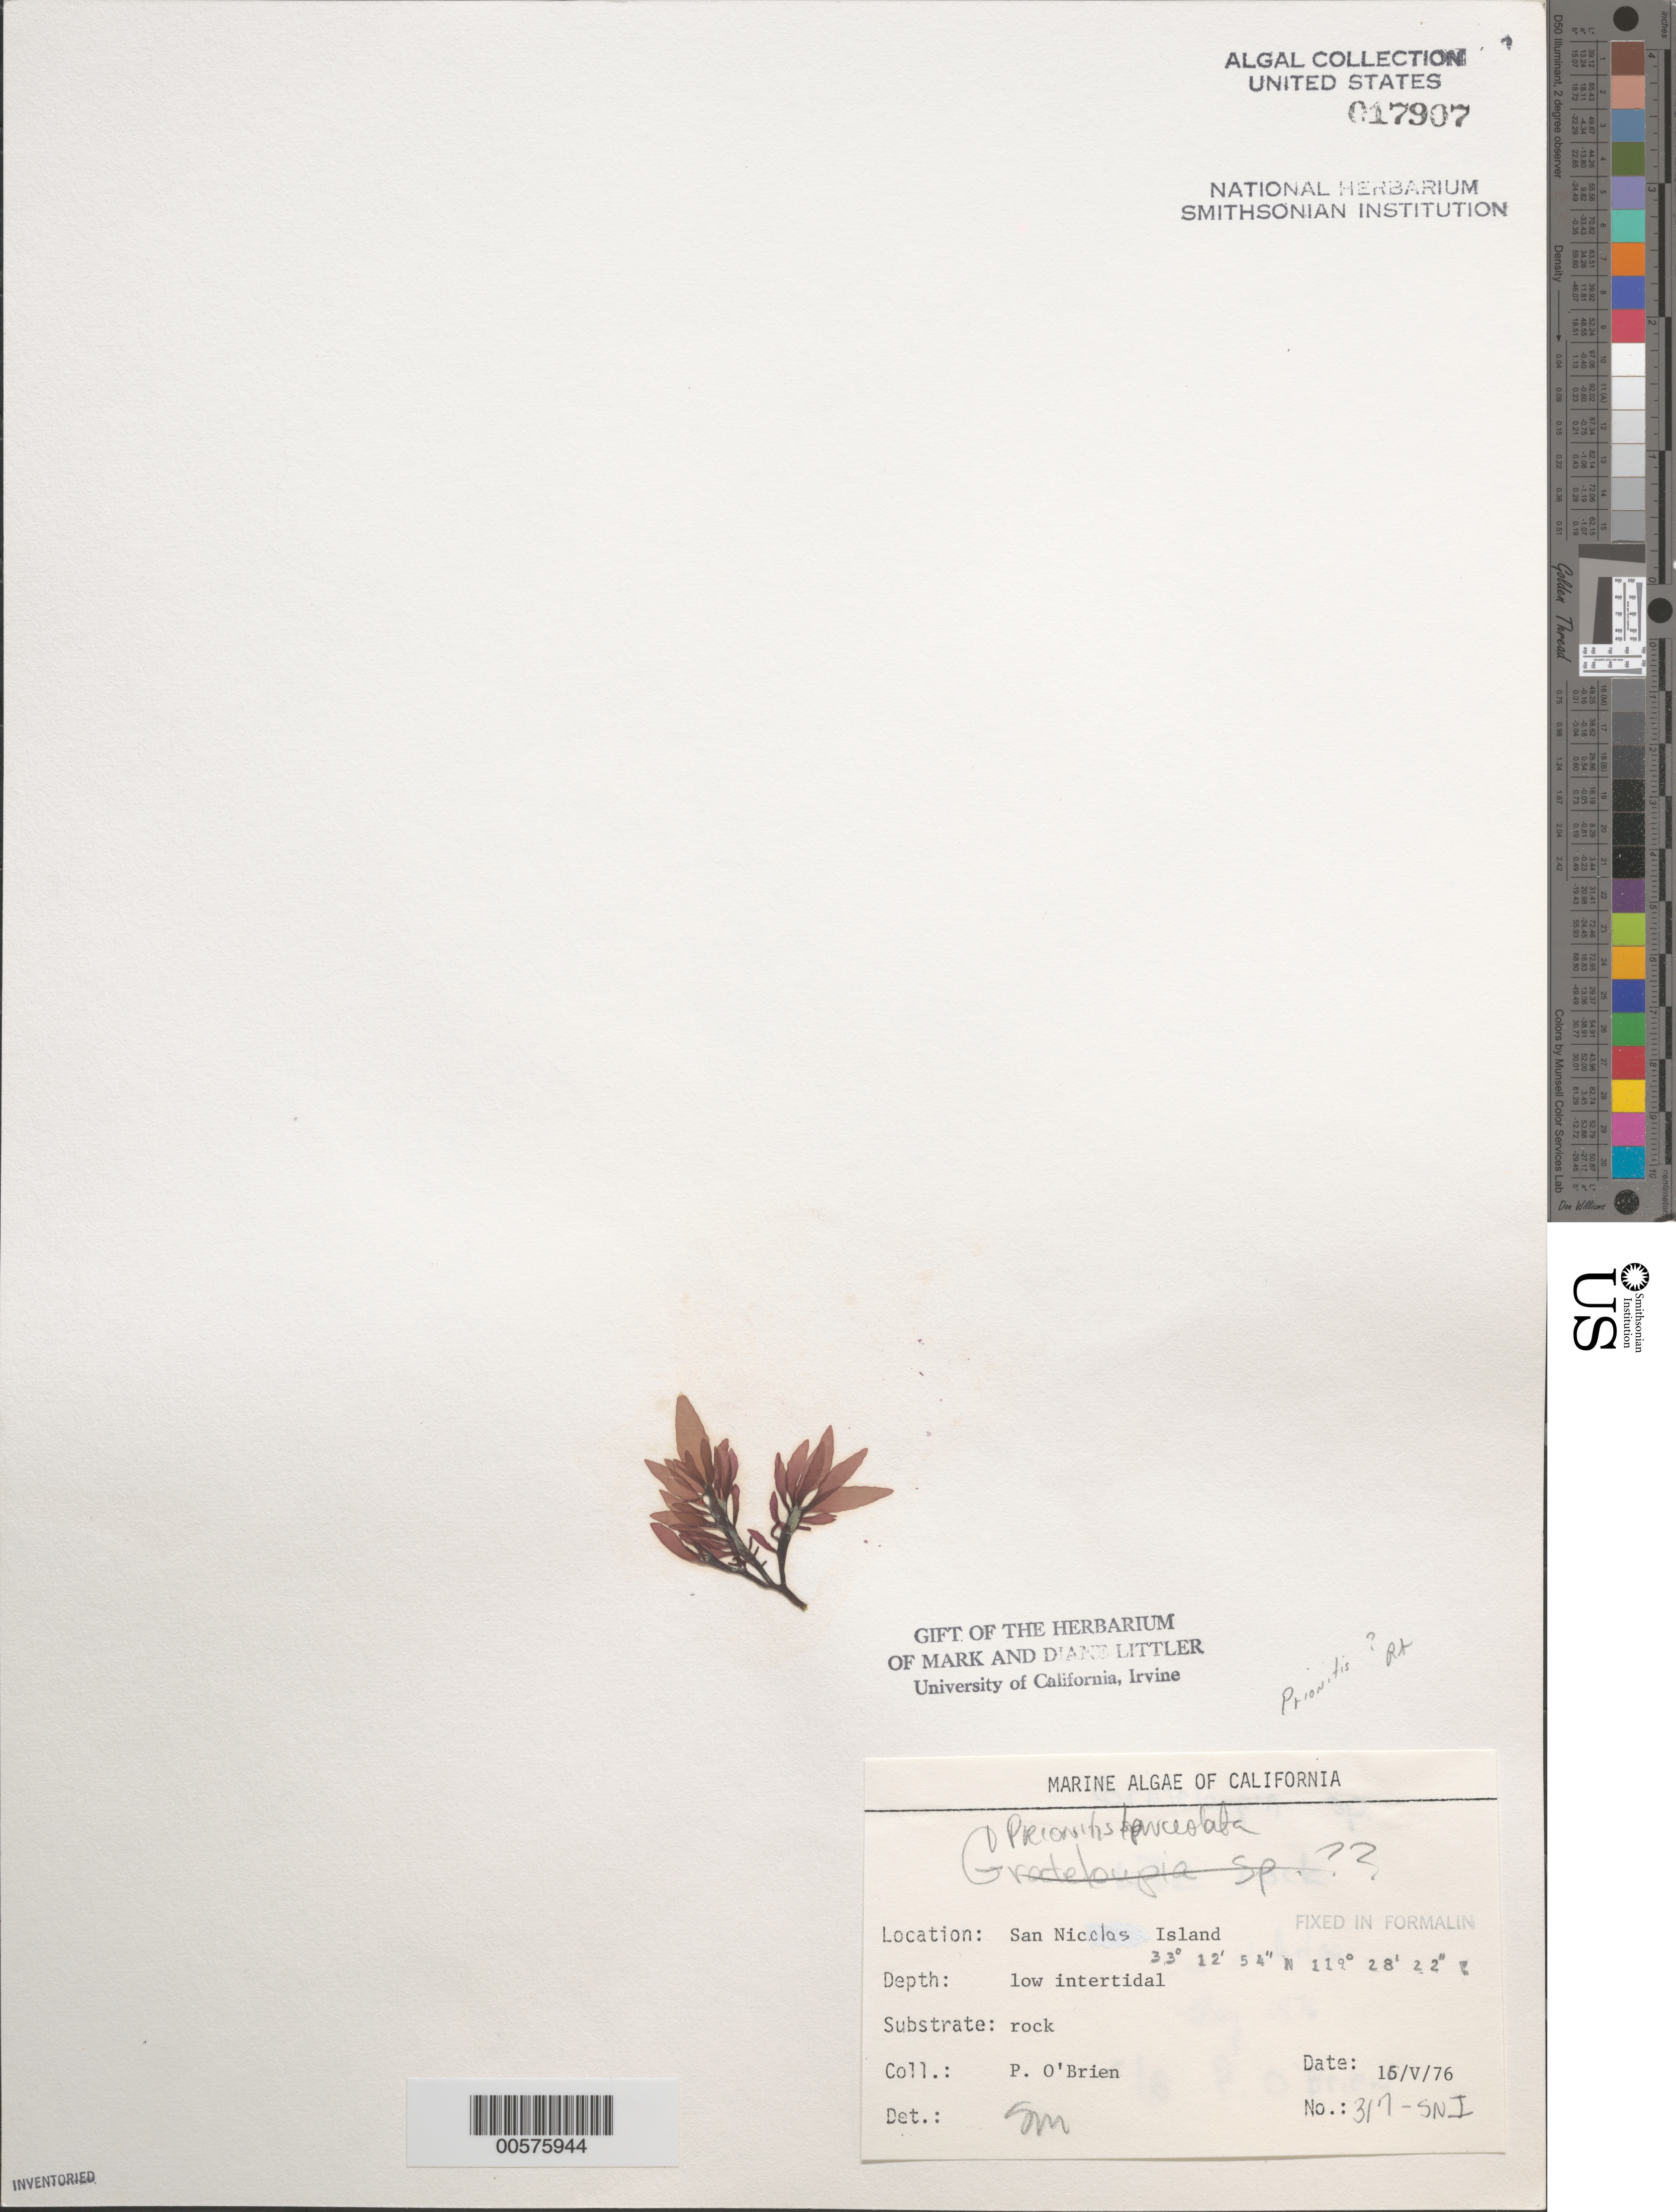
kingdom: Plantae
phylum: Rhodophyta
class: Florideophyceae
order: Cryptonemiales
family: Cryptonemiaceae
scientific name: Prionitis lanceolata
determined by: Murray, S. N.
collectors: P. O'Brien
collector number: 317-sni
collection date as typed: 16 May 1976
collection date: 1976-05-16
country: United States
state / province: California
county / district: Ventura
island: San Nicolas Island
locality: Dutch Harbor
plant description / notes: BLM-SOCALBIGHT Rocky Intertidal Survey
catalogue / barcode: US 17907